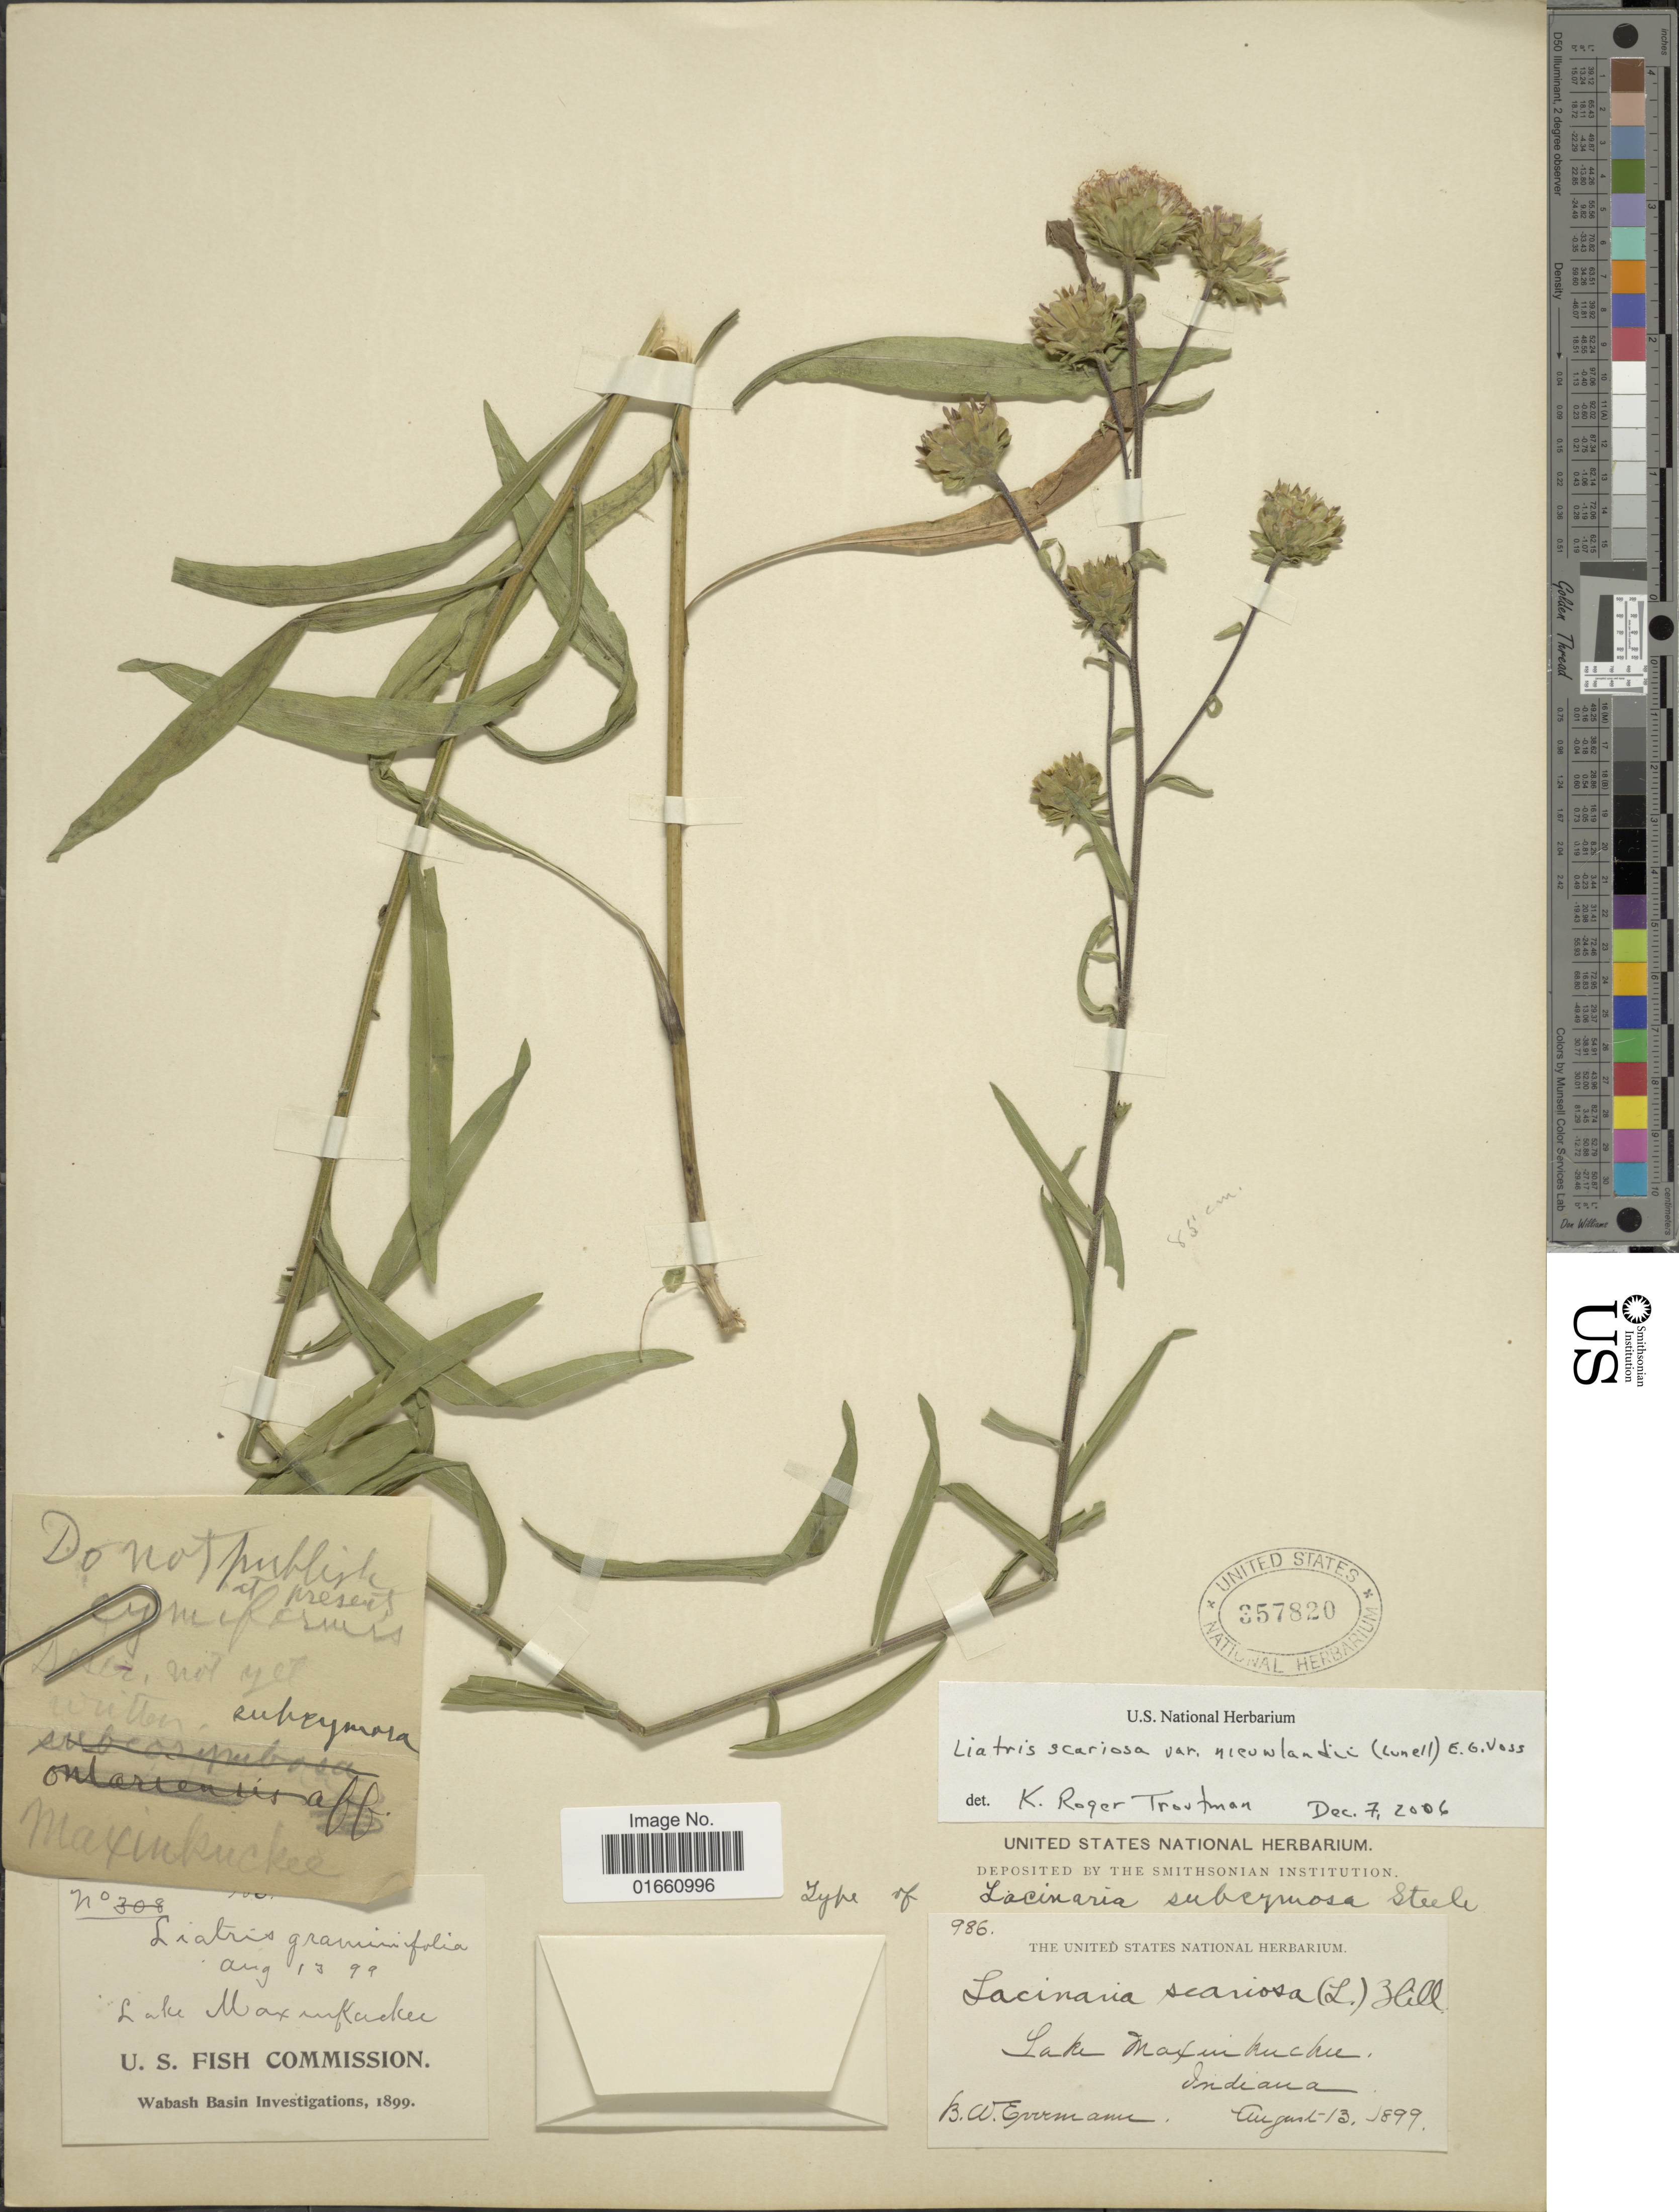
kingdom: Plantae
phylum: Tracheophyta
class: Magnoliopsida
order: Asterales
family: Asteraceae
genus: Liatris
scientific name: Liatris scariosa var. nieuwlandii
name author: (Lunell) E.G. Voss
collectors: B. W. Evermann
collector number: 986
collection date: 1899-08-13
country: United States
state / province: Indiana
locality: Lake Maxinkuckee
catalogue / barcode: US 357820